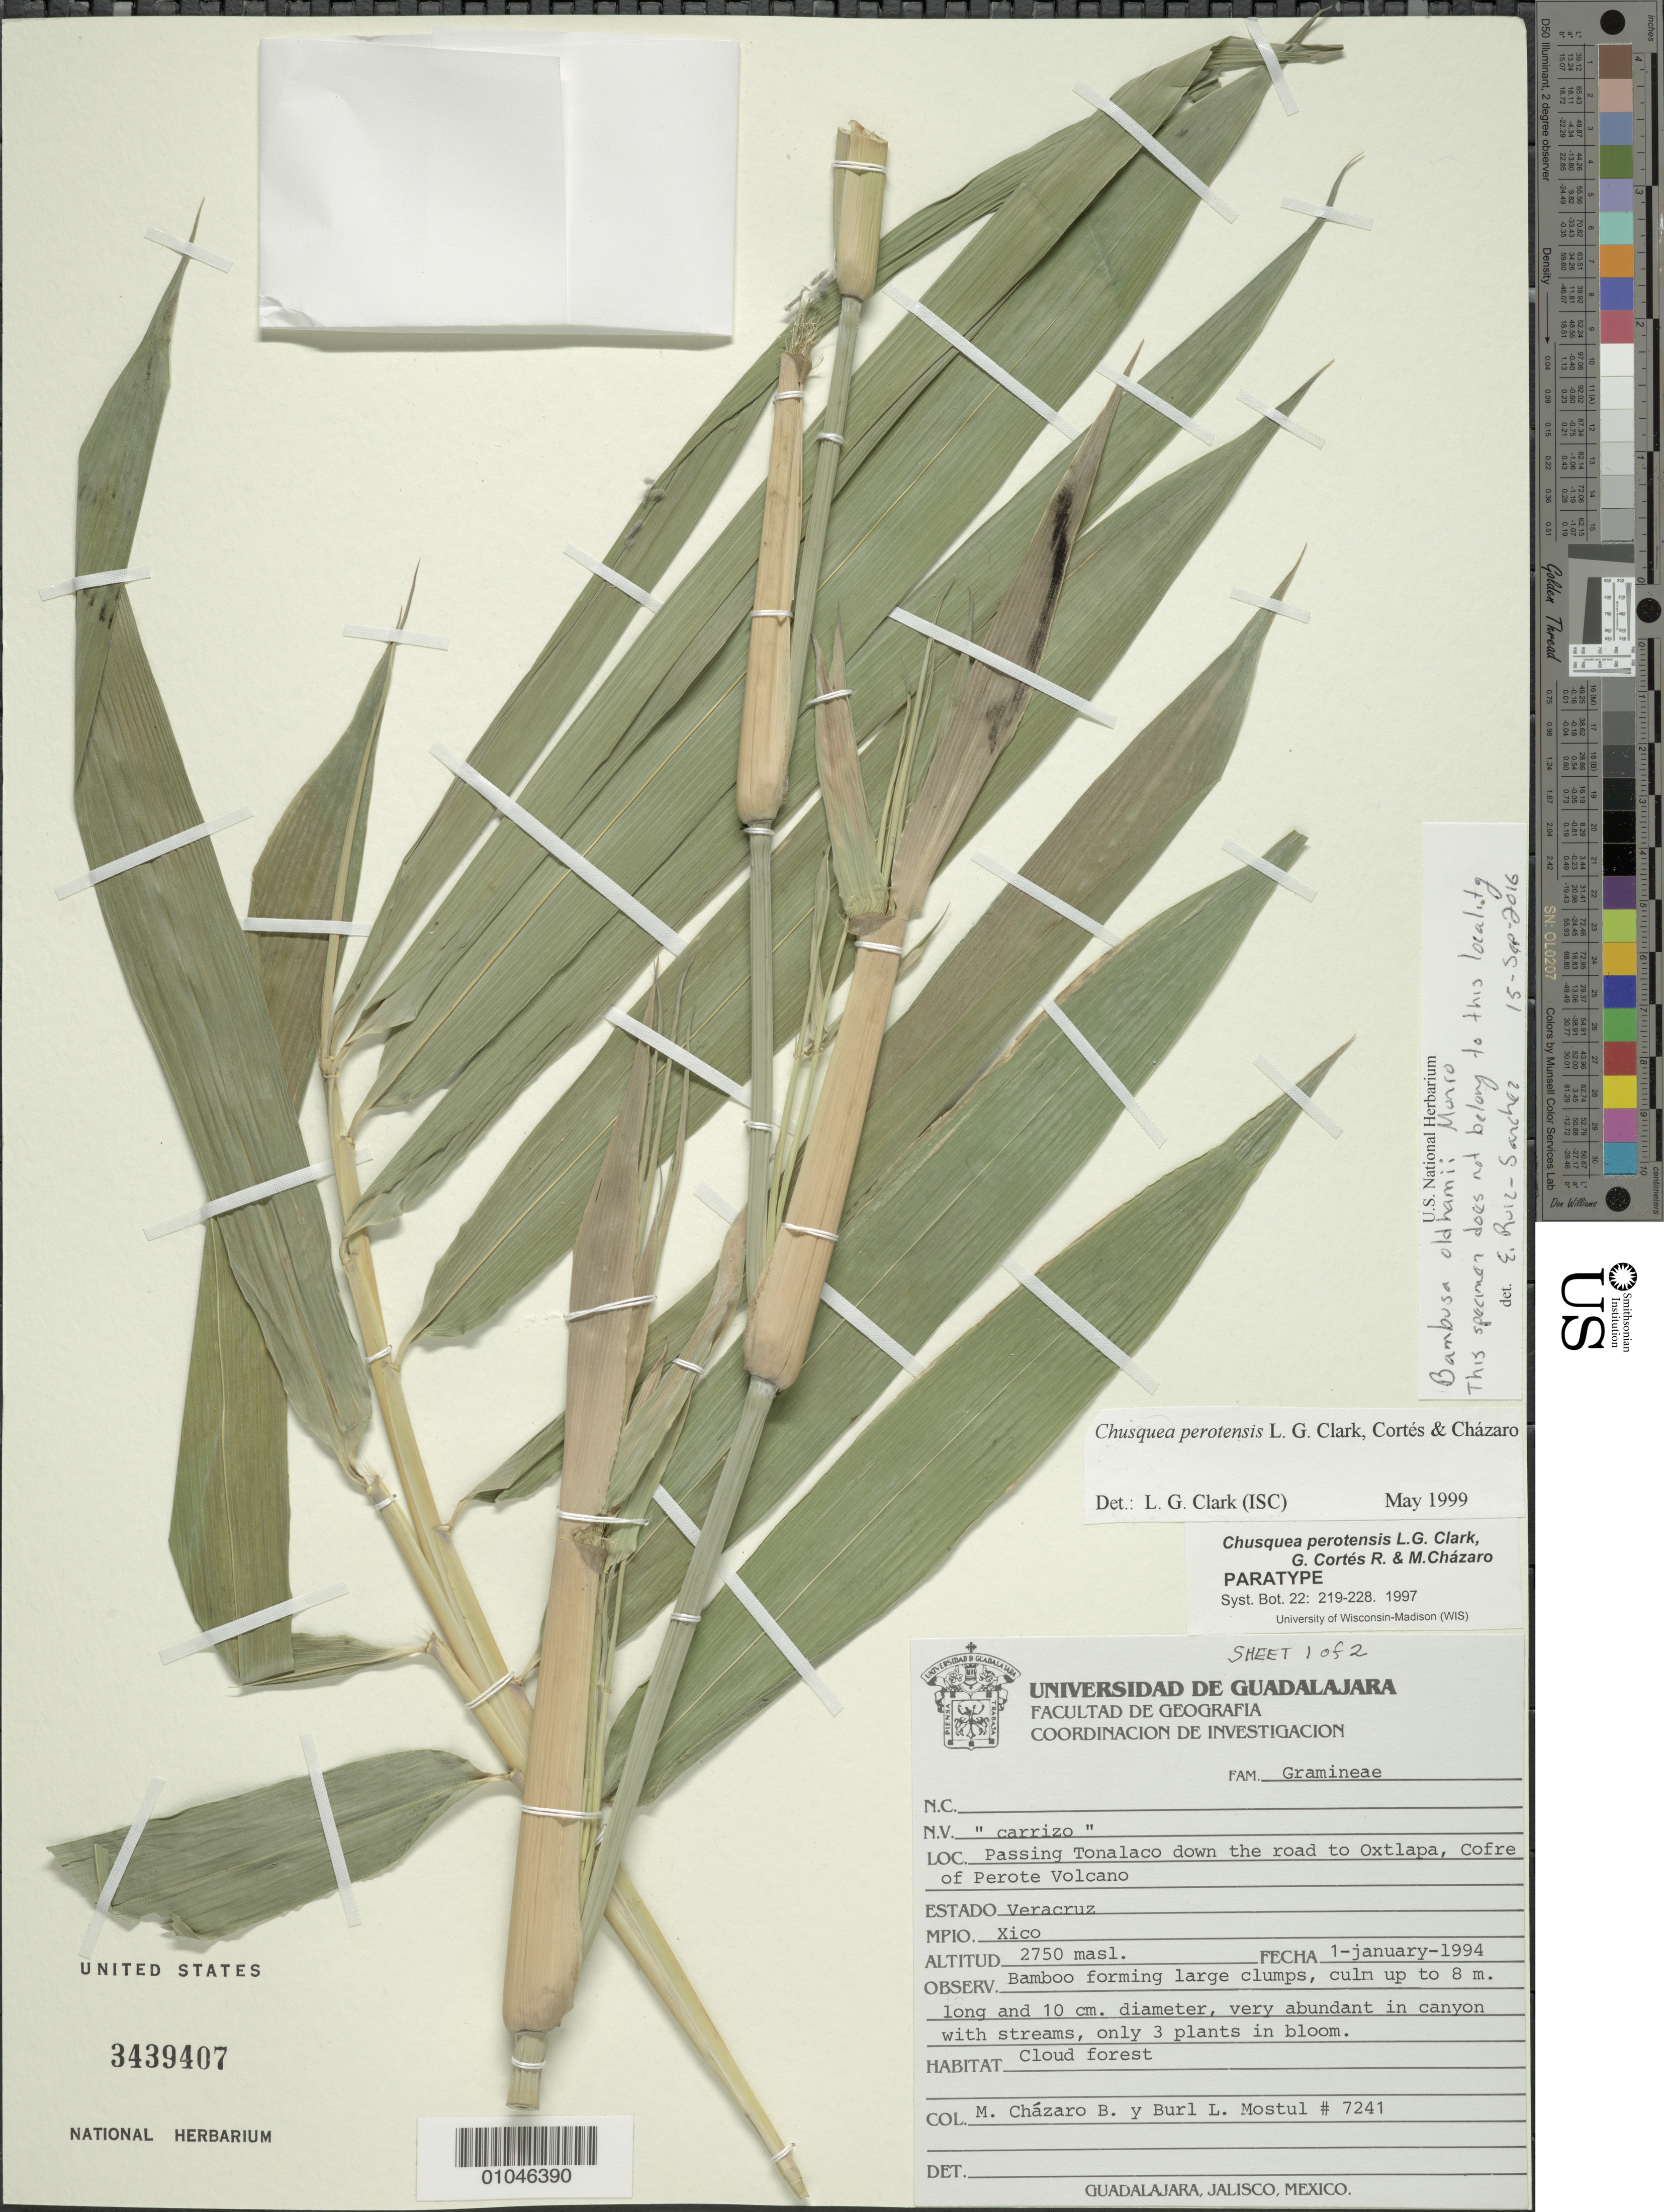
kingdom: Plantae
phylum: Tracheophyta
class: Liliopsida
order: Poales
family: Poaceae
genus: Bambusa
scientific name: Bambusa oldhamii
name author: Munro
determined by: Ruíz-Sanchez, E.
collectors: M. de J. Cházaro Basáñoez & B. Mostul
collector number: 7241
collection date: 1994-01-01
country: Mexico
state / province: Jalisco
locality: Passing Tonalaco down the road to Oxtlapa, Cofre of Perote Volcano, Mpio. Xico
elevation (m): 2750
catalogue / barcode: US 3439407